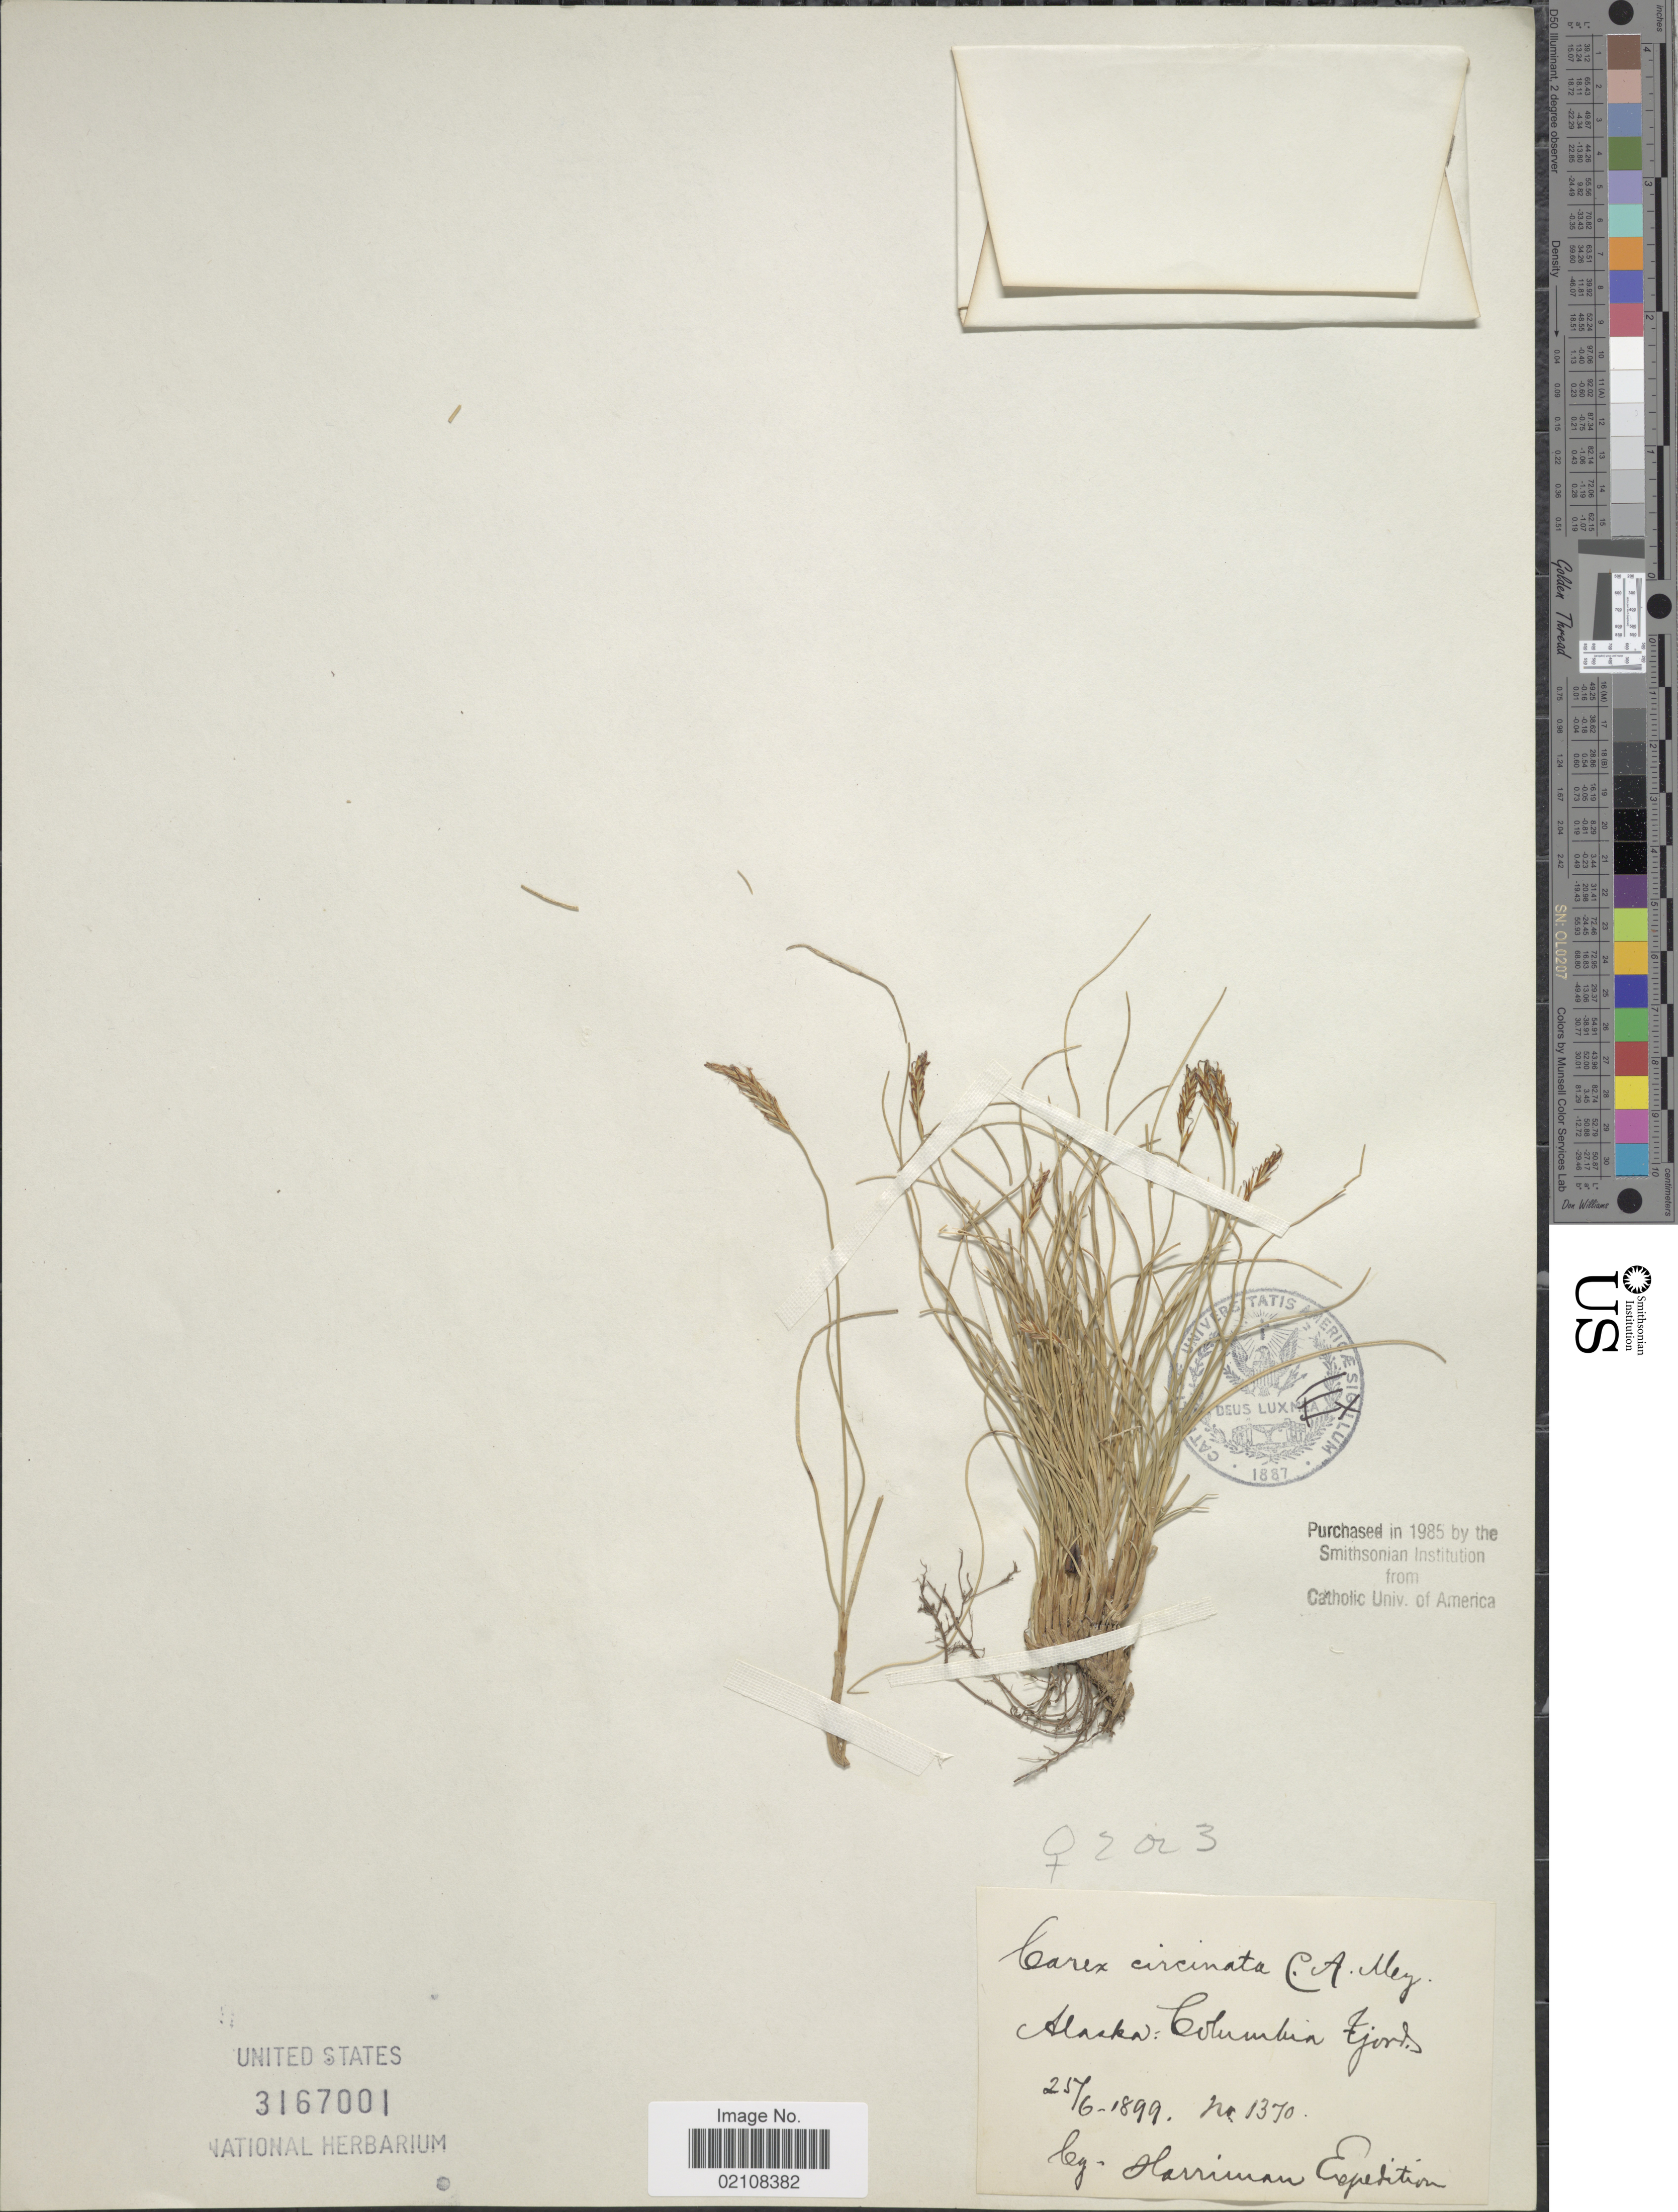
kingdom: Plantae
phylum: Tracheophyta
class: Liliopsida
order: Poales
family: Cyperaceae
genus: Carex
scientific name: Carex circinata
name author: C.A. Mey.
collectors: Harriman Expedition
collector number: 1370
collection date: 1899-06-25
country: United States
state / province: Alaska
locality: Alaska: Columbia Fjords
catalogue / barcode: US 3167001